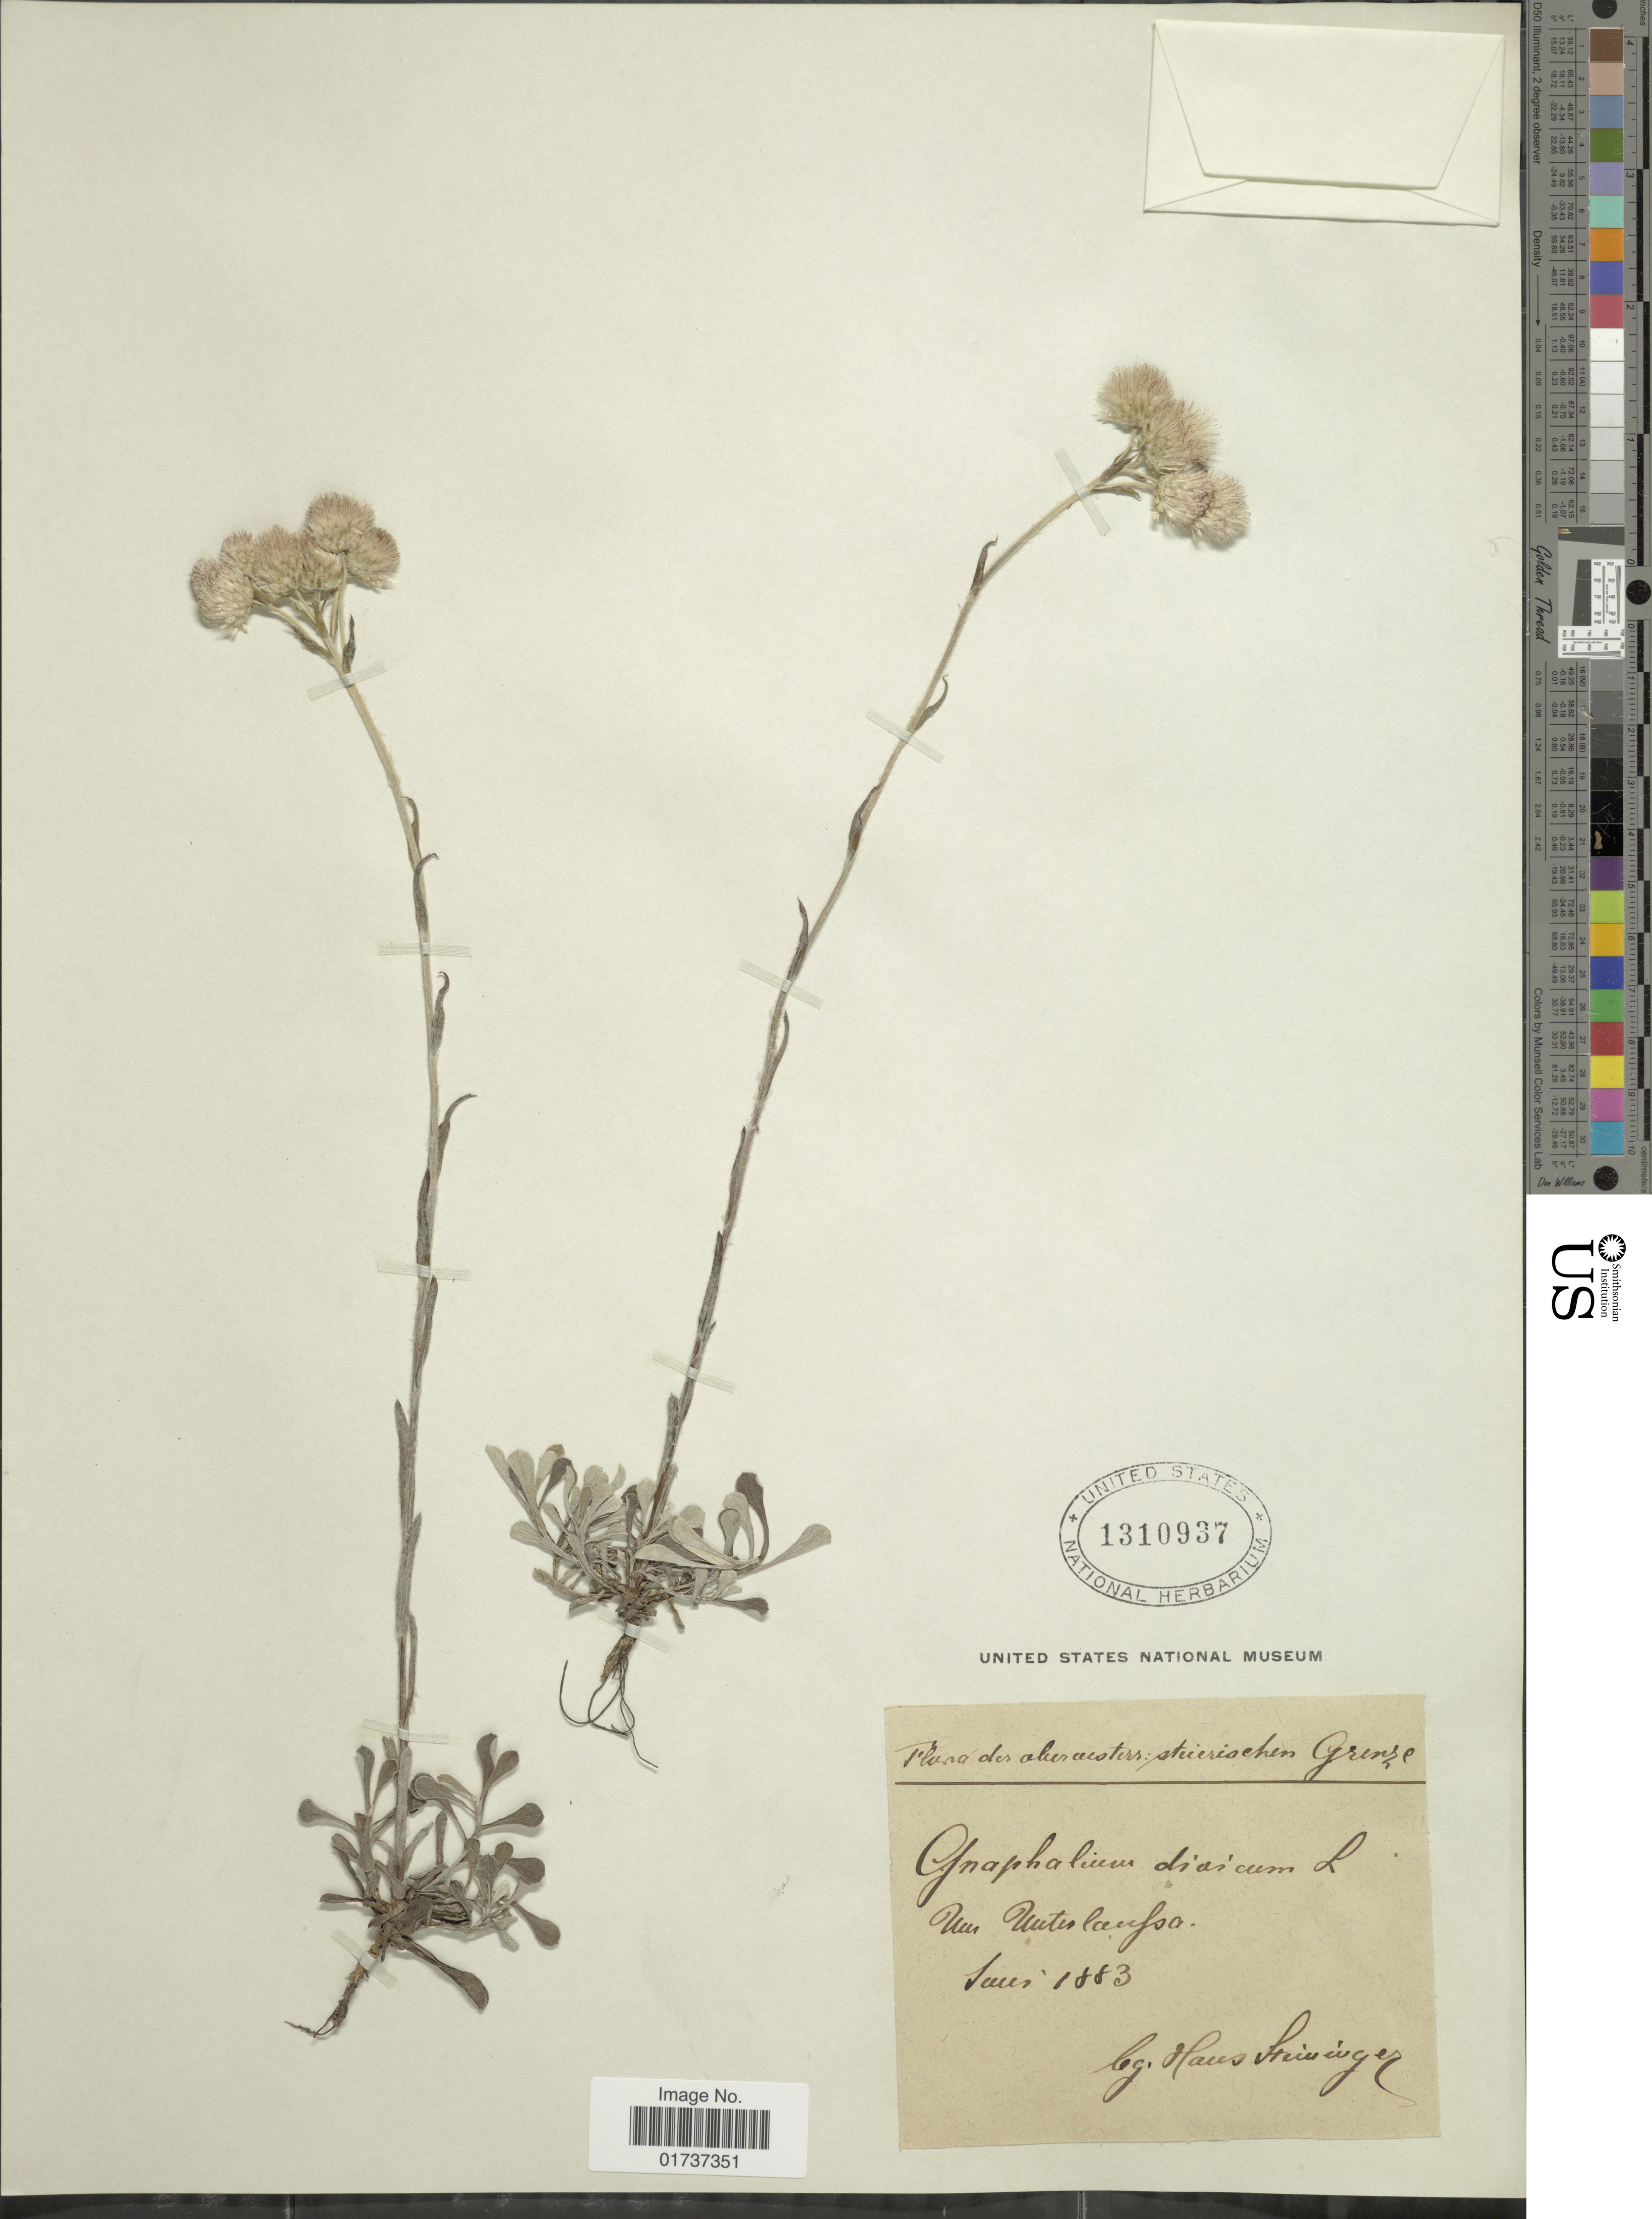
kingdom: Plantae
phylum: Tracheophyta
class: Magnoliopsida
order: Asterales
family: Asteraceae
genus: Gnaphalium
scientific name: Gnaphalium dioicum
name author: L.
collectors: H. Steininger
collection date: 1883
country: Austria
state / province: Oberosterreich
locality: Um Unteslaufso [interpreted]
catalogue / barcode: US 1310937